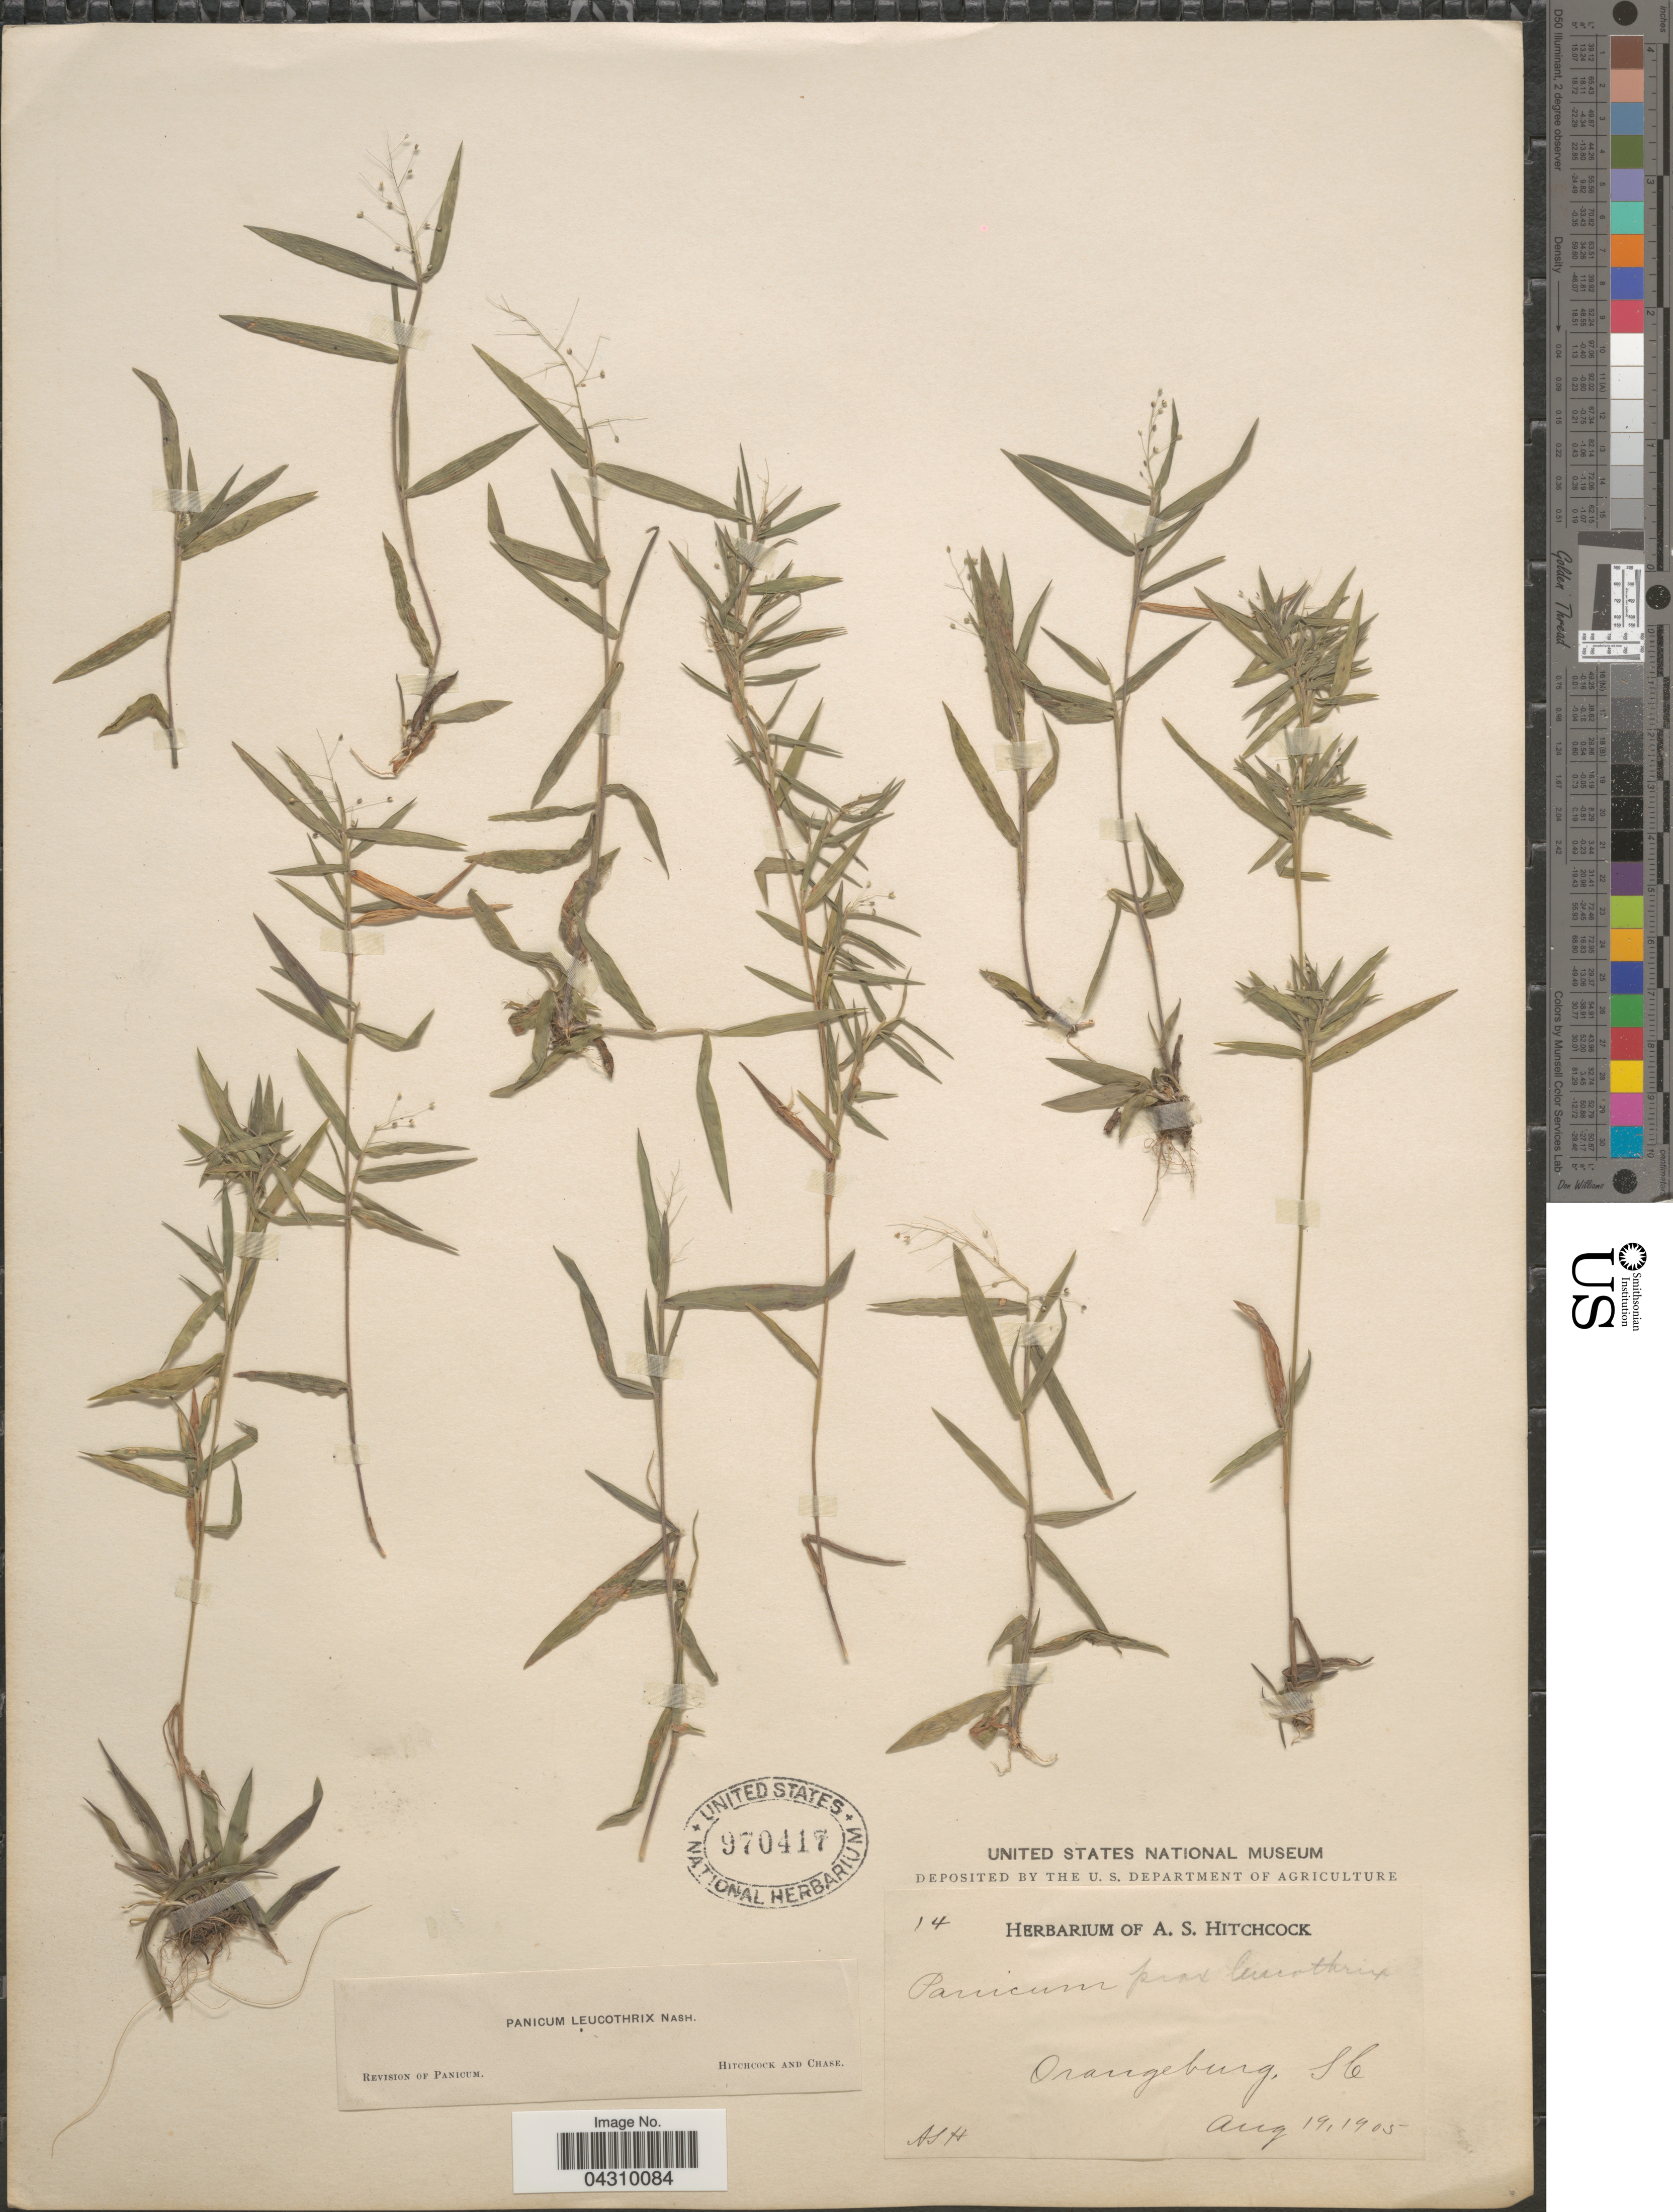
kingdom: Plantae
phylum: Tracheophyta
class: Liliopsida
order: Poales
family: Poaceae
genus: Dichanthelium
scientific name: Dichanthelium acuminatum var. acuminatum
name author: (Sw.) Gould & C.A. Clark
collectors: A. S. Hitchcock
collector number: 14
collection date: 1905-08-19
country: United States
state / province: South Carolina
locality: Orangeburg.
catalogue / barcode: US 970417